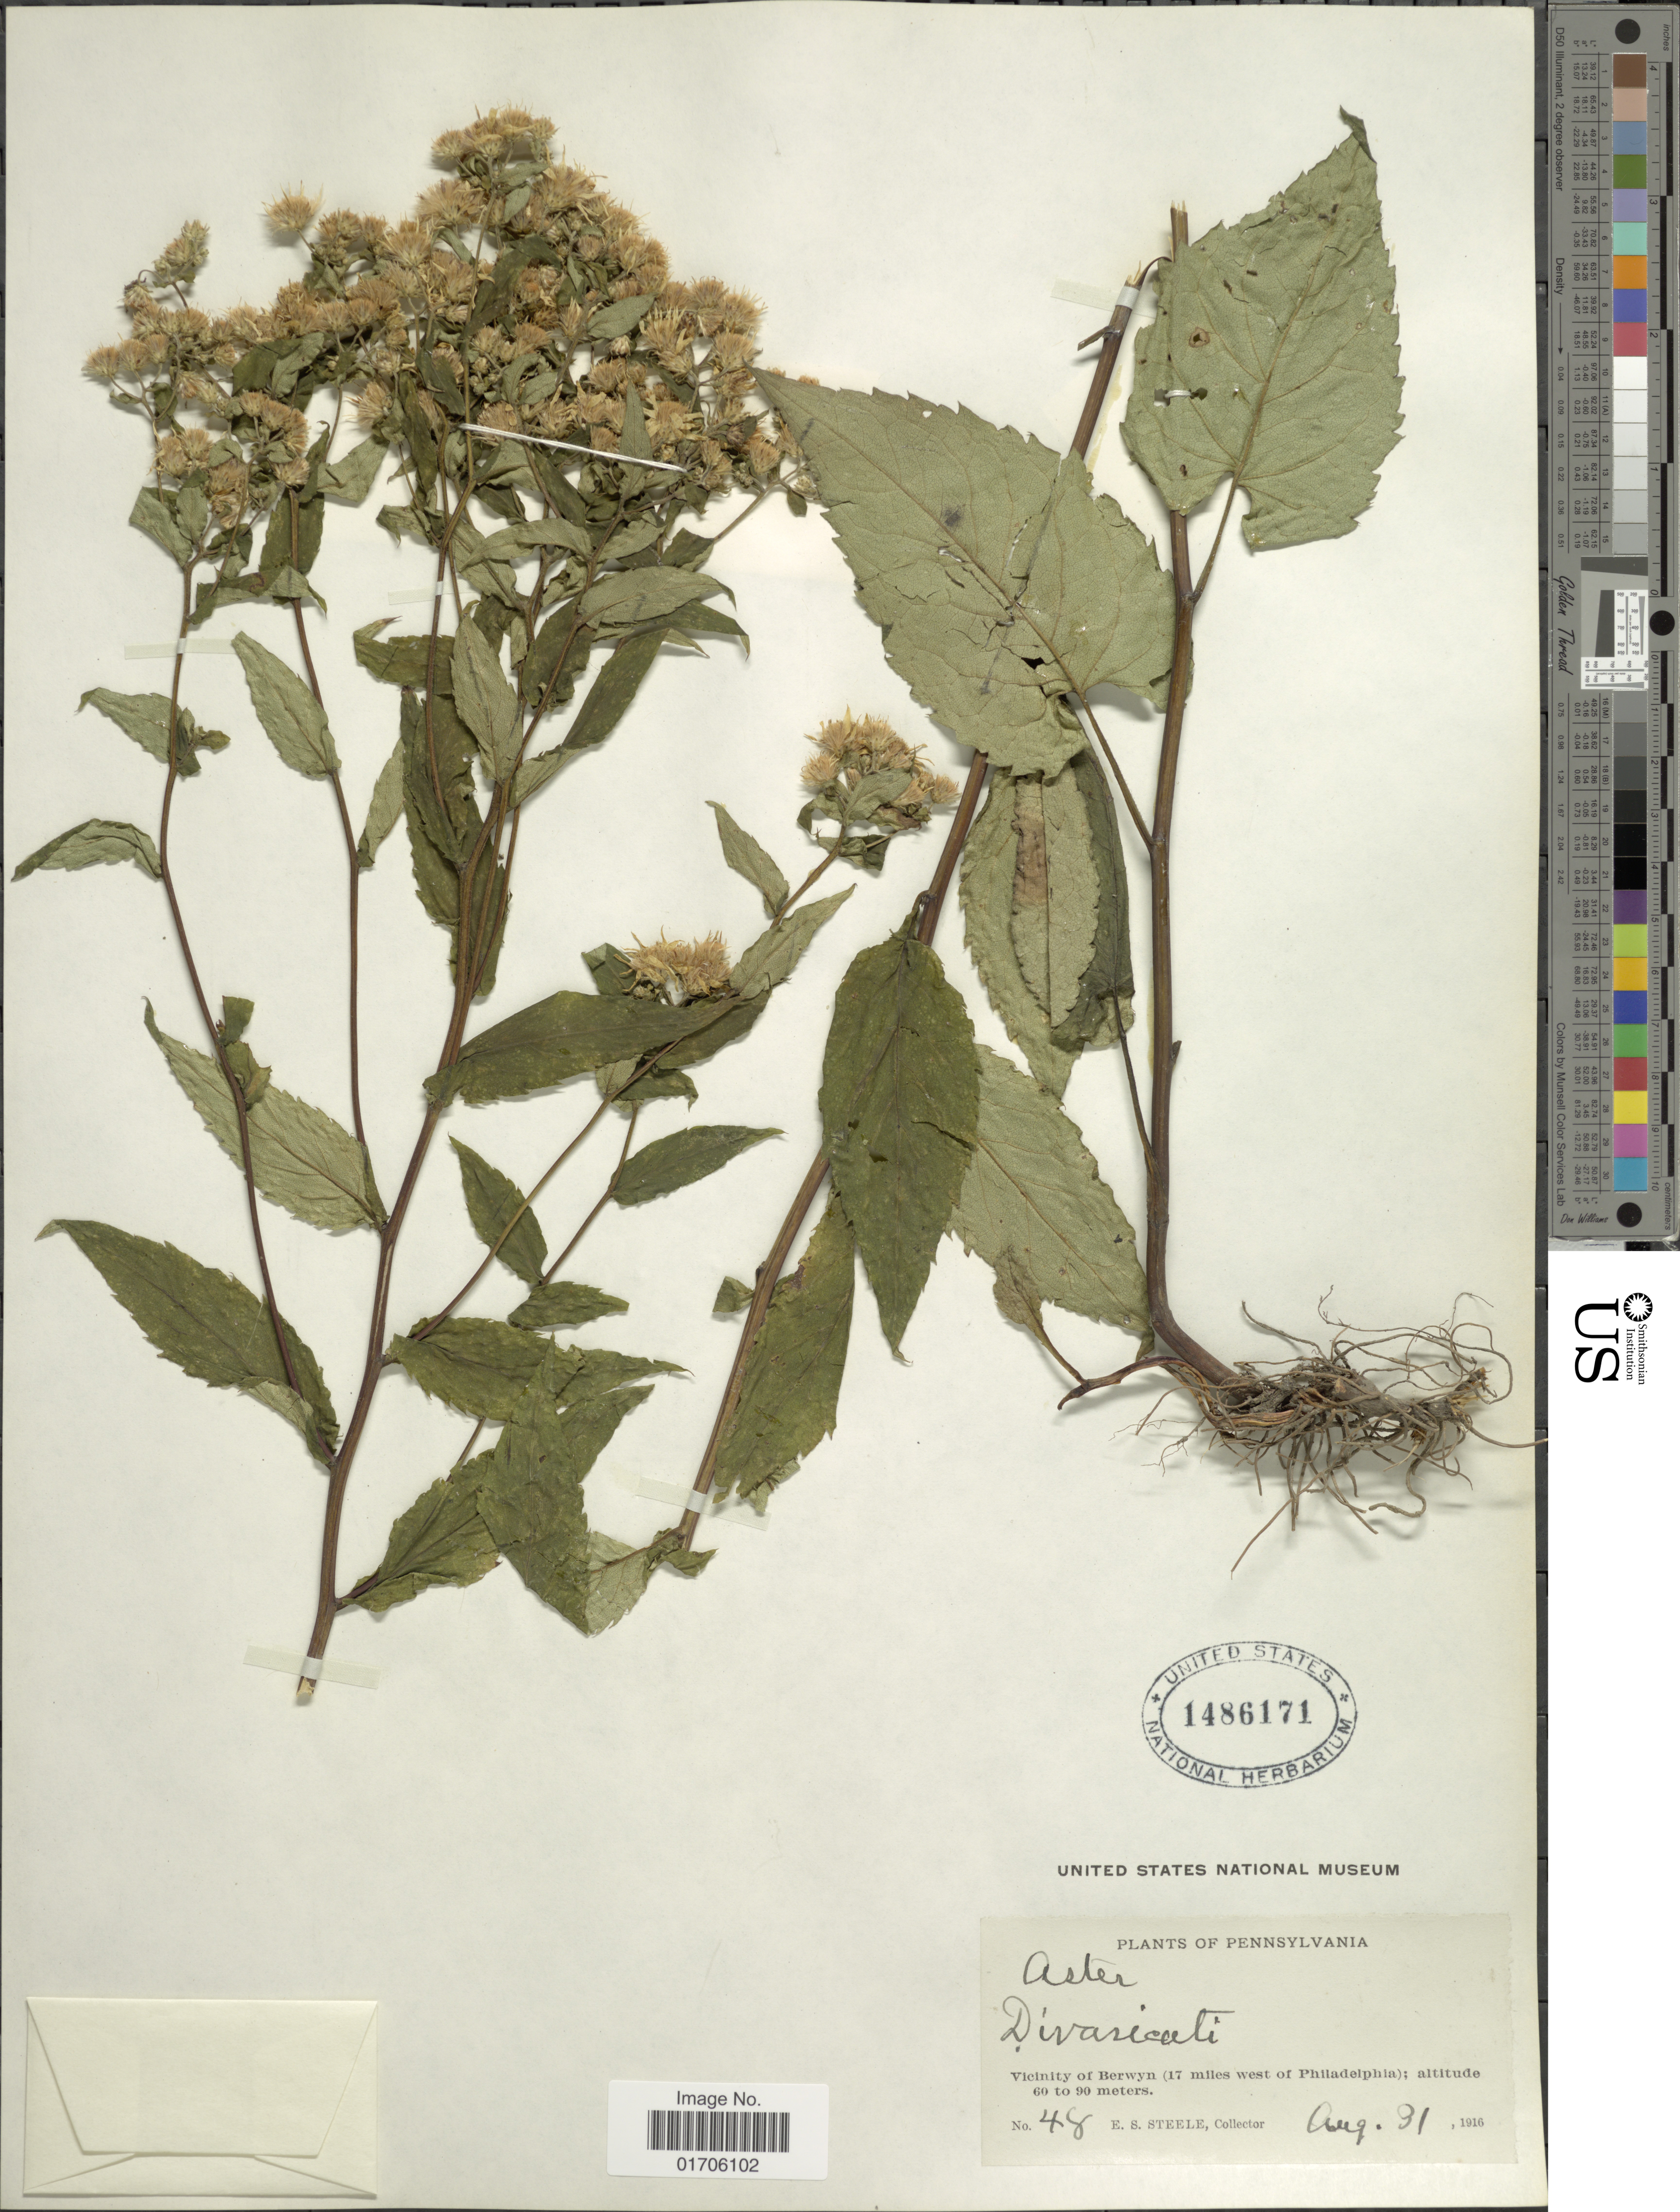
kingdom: Plantae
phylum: Tracheophyta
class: Magnoliopsida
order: Asterales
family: Asteraceae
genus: Eurybia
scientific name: Eurybia sp.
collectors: E. Steele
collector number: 48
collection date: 1916-08-31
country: United States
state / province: Pennsylvania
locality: Pennsylvania. Vicinity of Berwyn (17 miles west of Philadelphia).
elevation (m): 60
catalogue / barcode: US 1486171